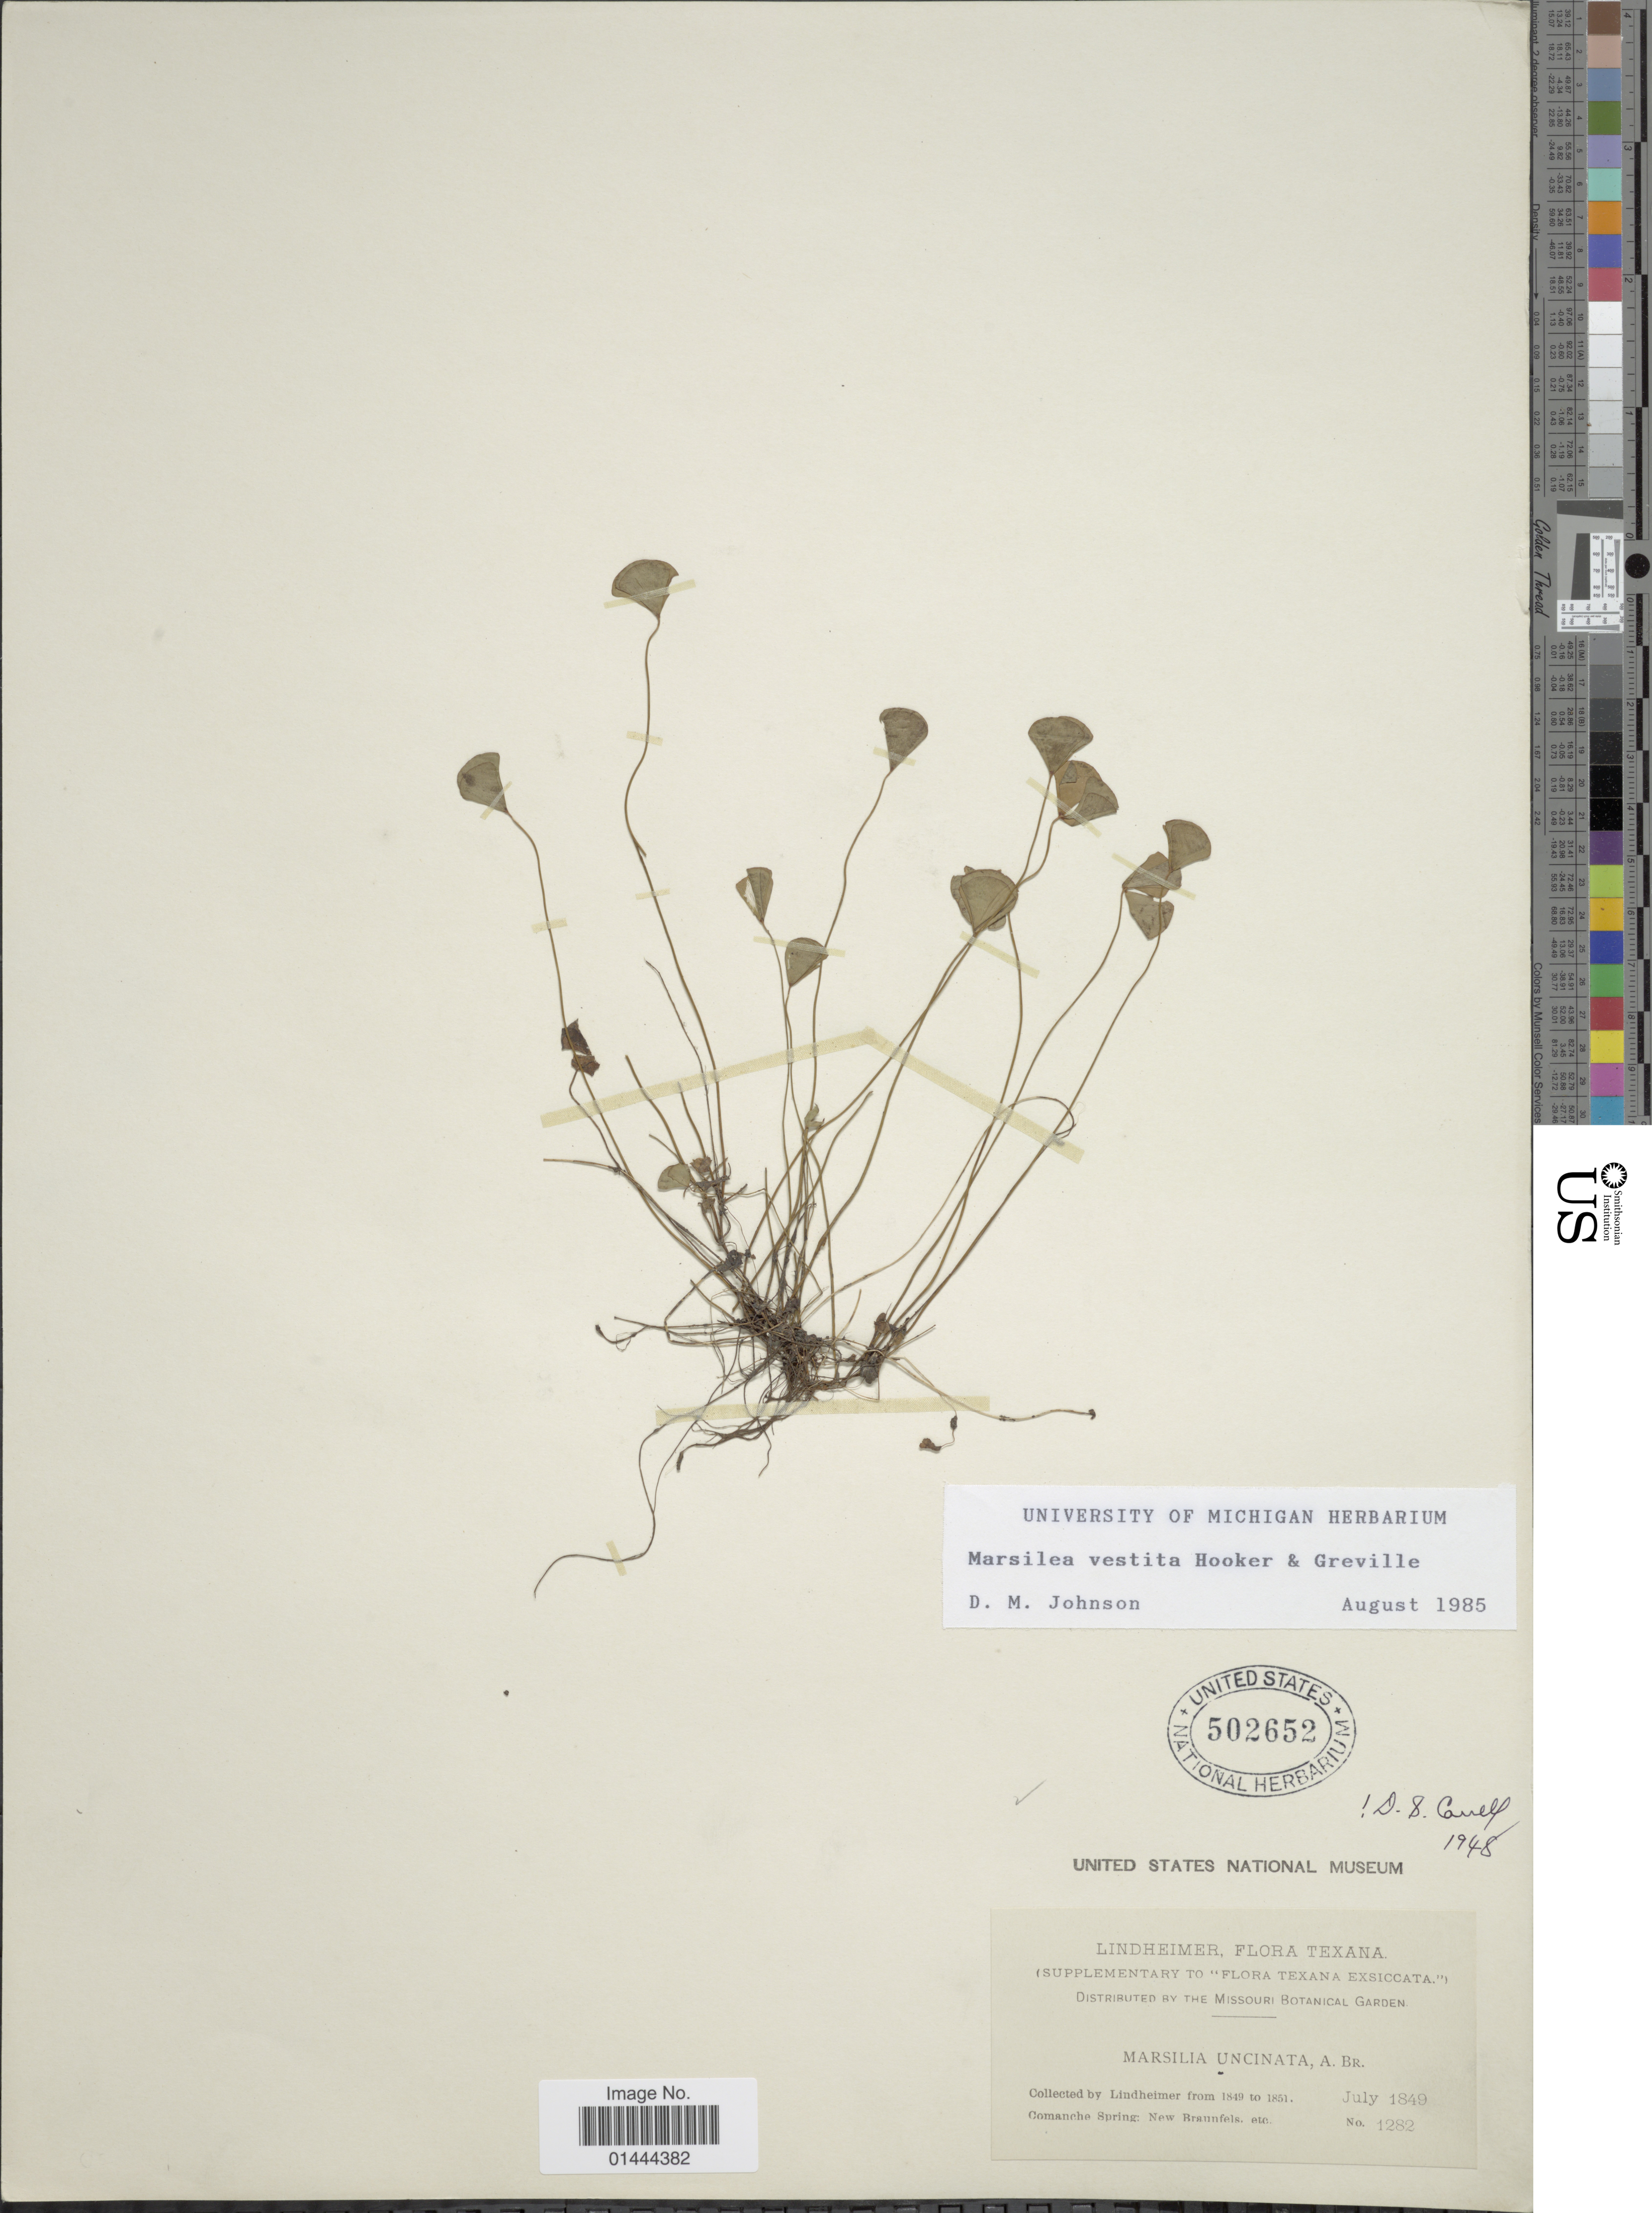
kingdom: Plantae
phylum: Tracheophyta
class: Polypodiopsida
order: Salviniales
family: Marsileaceae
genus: Marsilea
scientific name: Marsilea vestita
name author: Hook. & Grev.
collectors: F. J. Lindheimer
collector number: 1282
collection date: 1849-07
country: United States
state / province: Texas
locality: Comanche Spring: New Braunfels, etc.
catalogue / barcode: US 502652